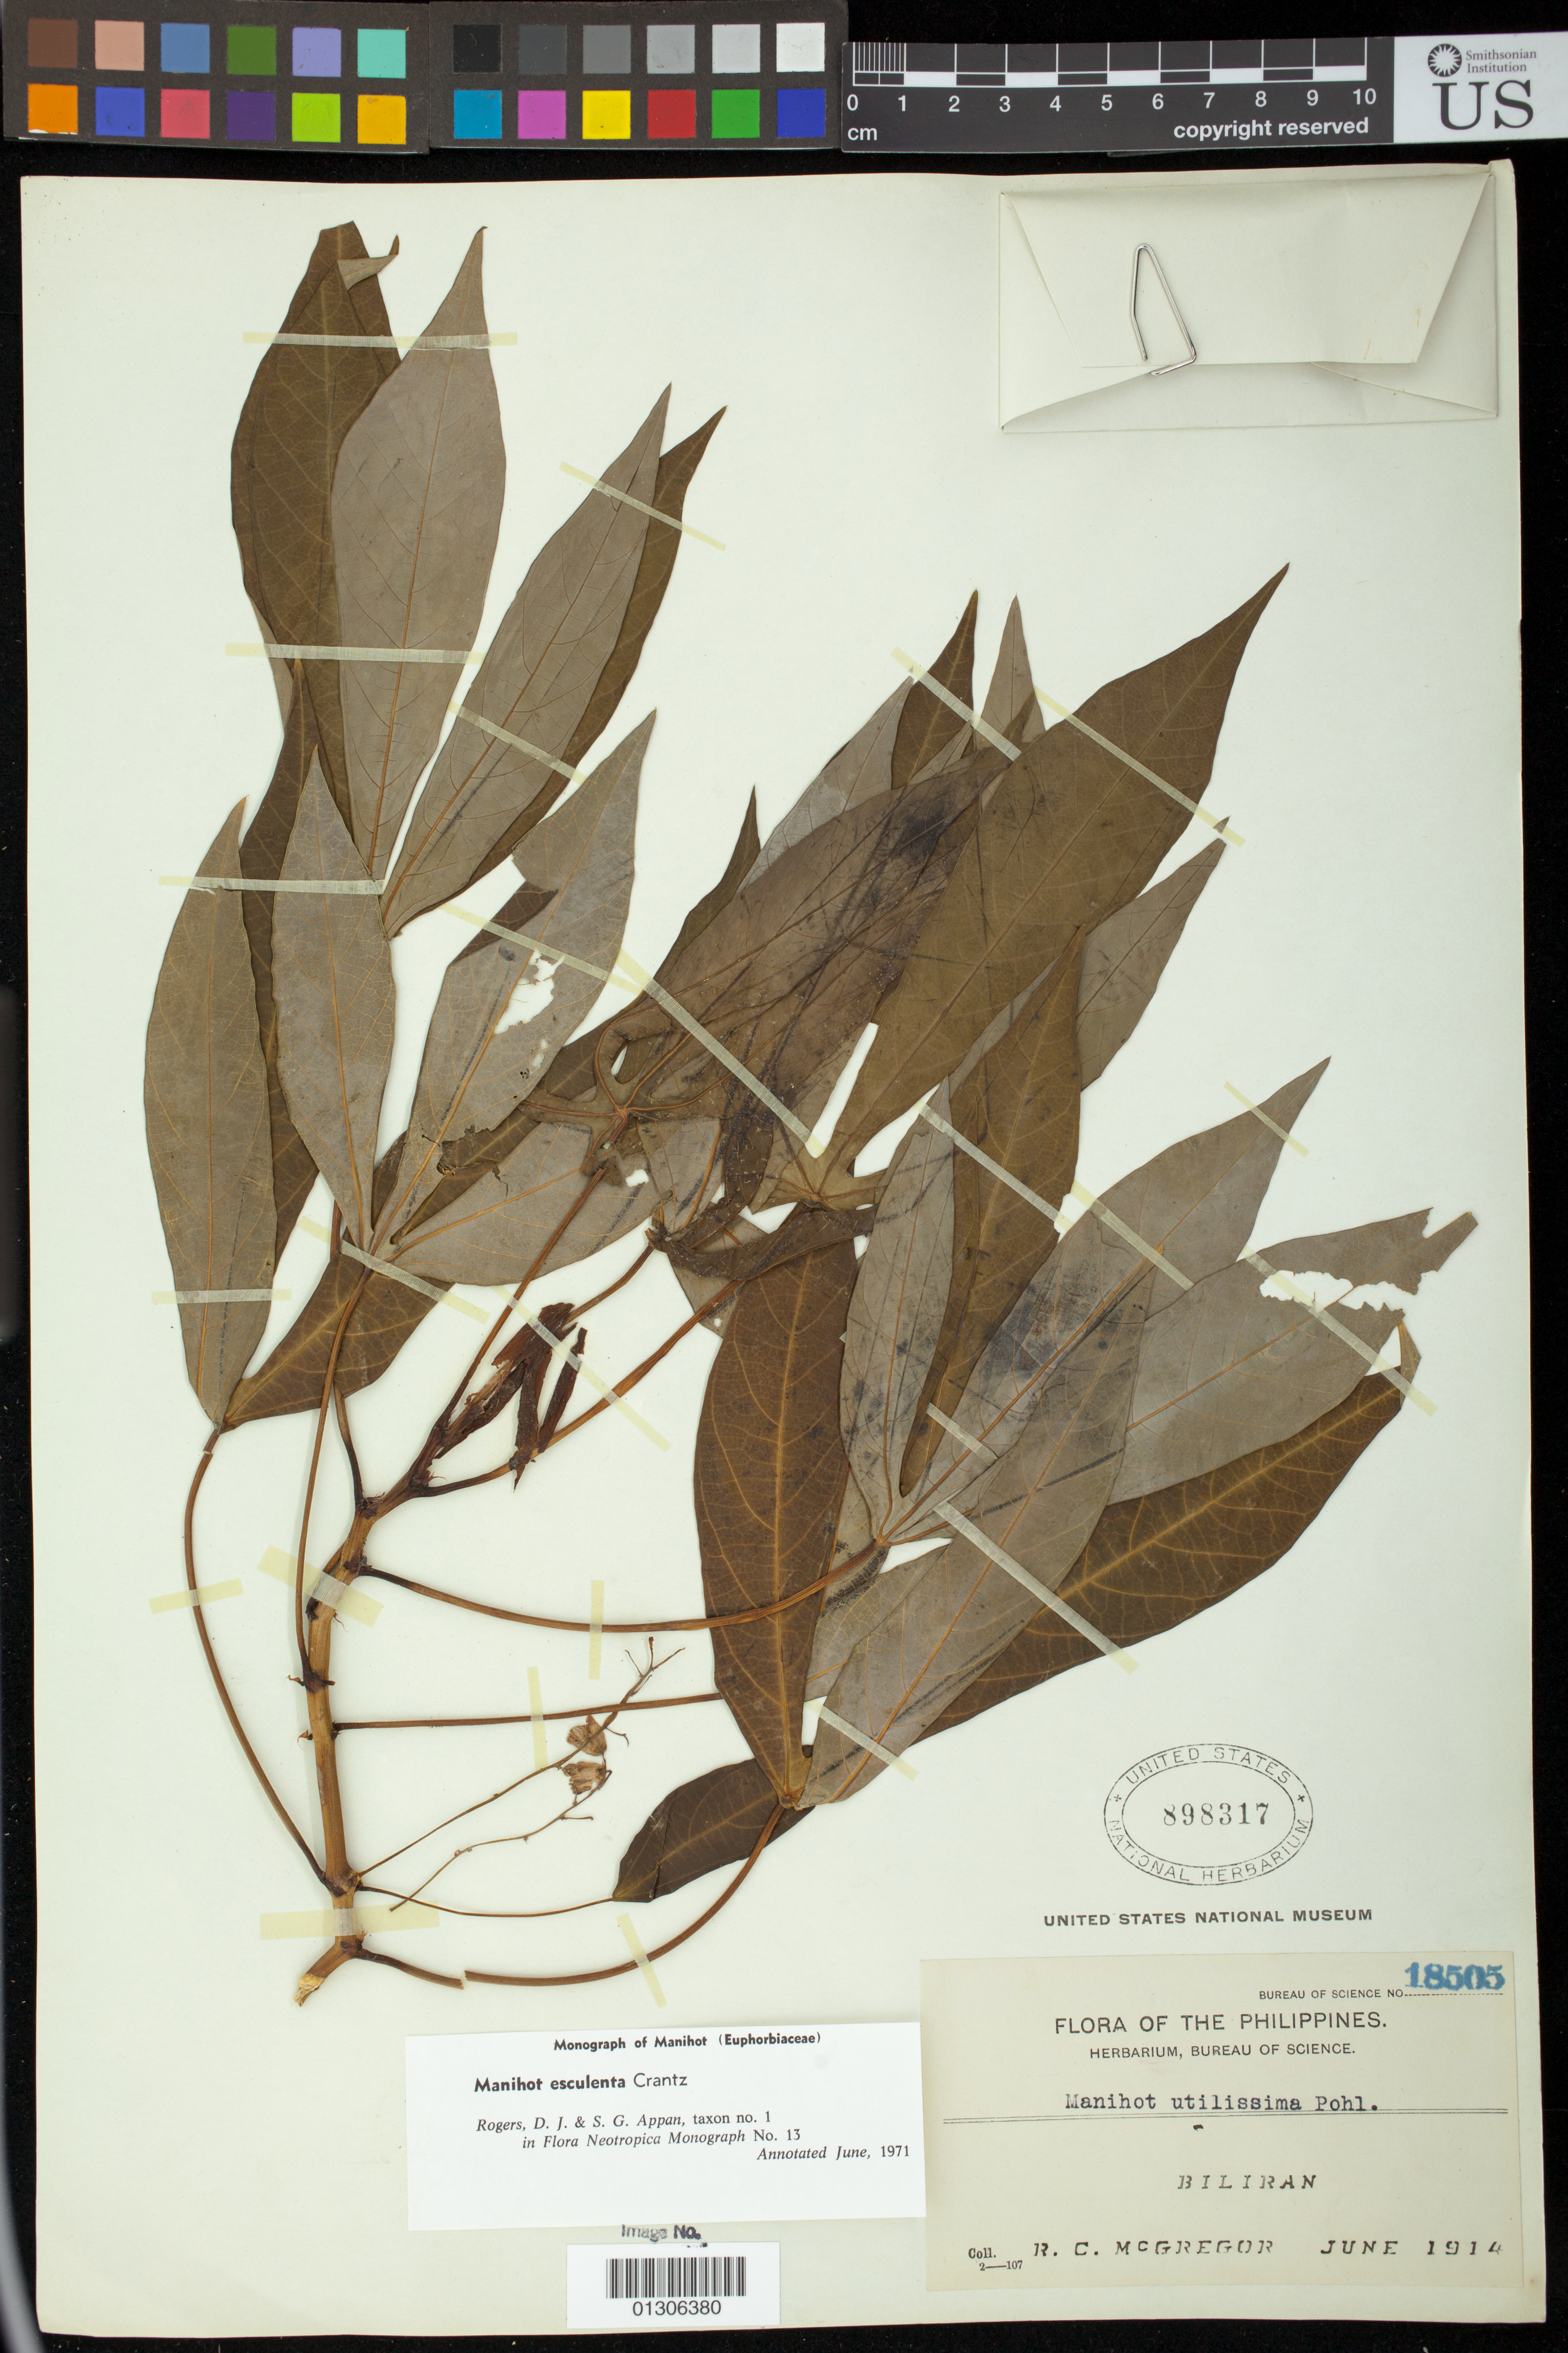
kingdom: Plantae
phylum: Tracheophyta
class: Magnoliopsida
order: Malpighiales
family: Euphorbiaceae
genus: Manihot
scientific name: Manihot esculenta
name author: Crantz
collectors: R. C. McGregor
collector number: Bureau of Sci. 18505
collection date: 1914-06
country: Philippines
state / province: Eastern Visayas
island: Biliran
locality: Biliran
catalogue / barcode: US 898317